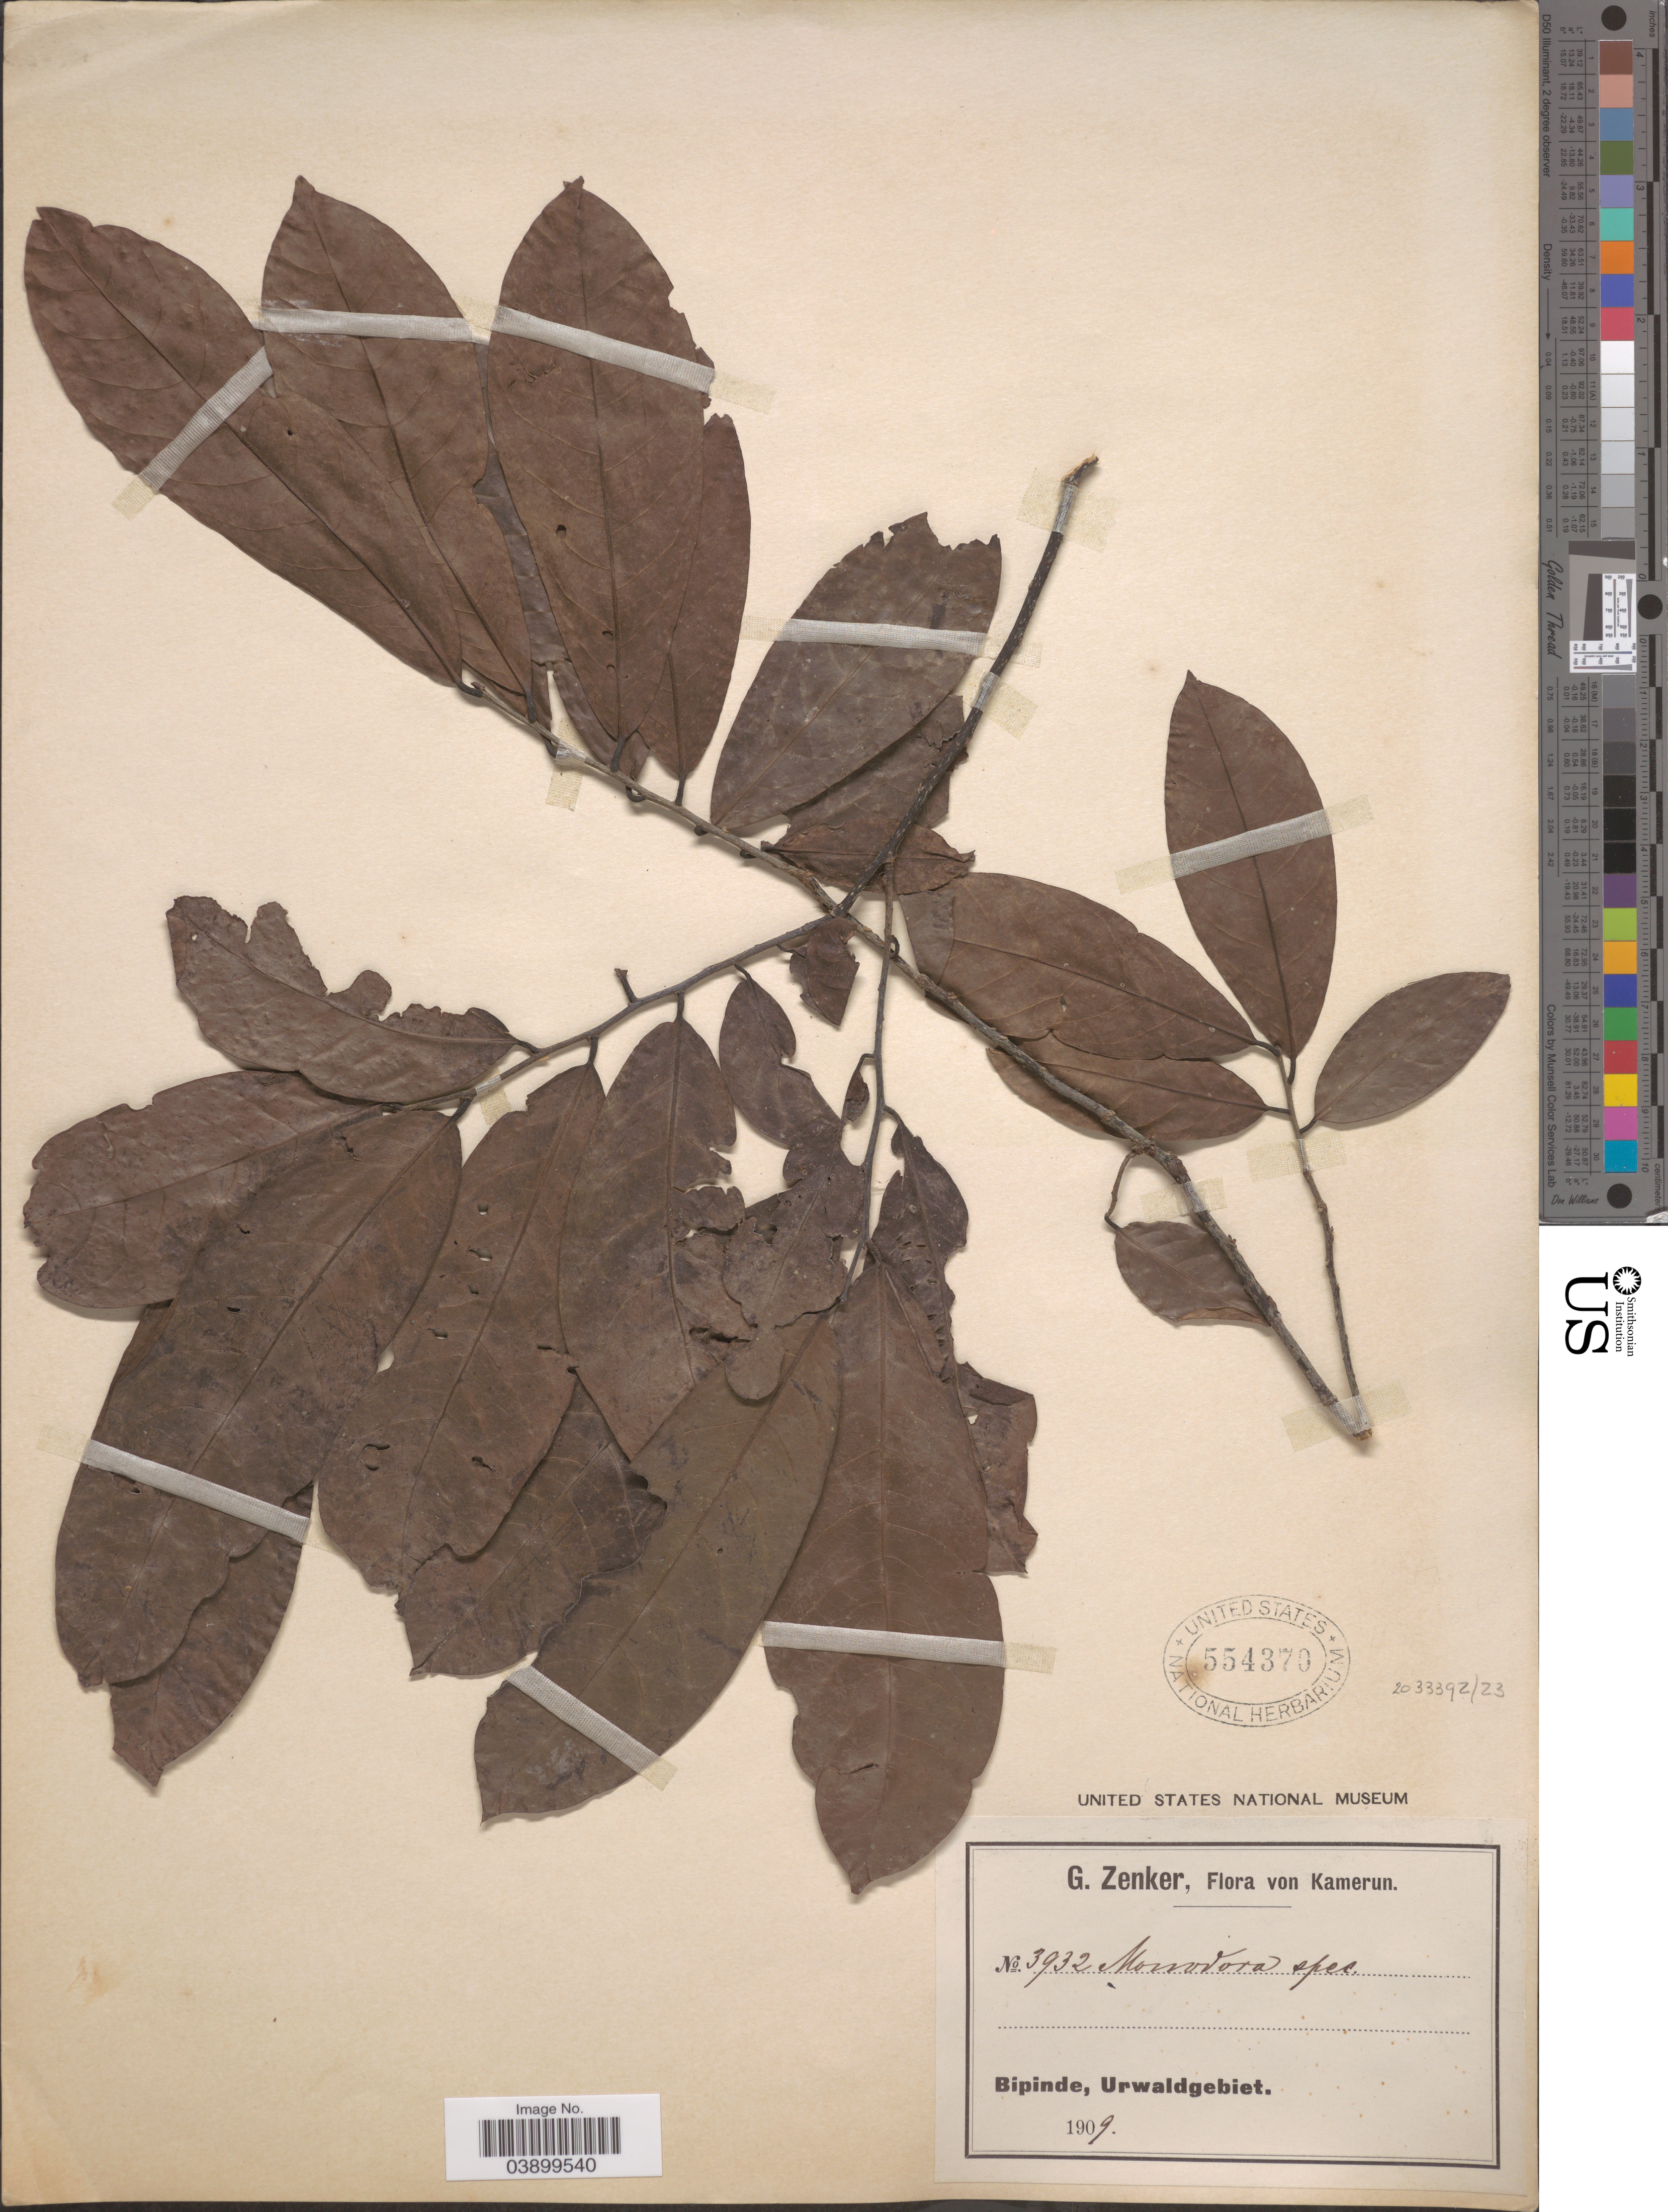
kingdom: Plantae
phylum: Tracheophyta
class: Magnoliopsida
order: Magnoliales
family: Annonaceae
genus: Monodora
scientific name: Monodora sp.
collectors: G. A. Zenker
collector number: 3932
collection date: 1909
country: Cameroon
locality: Bipinde, Urwaldgebiet.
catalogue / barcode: US 554370